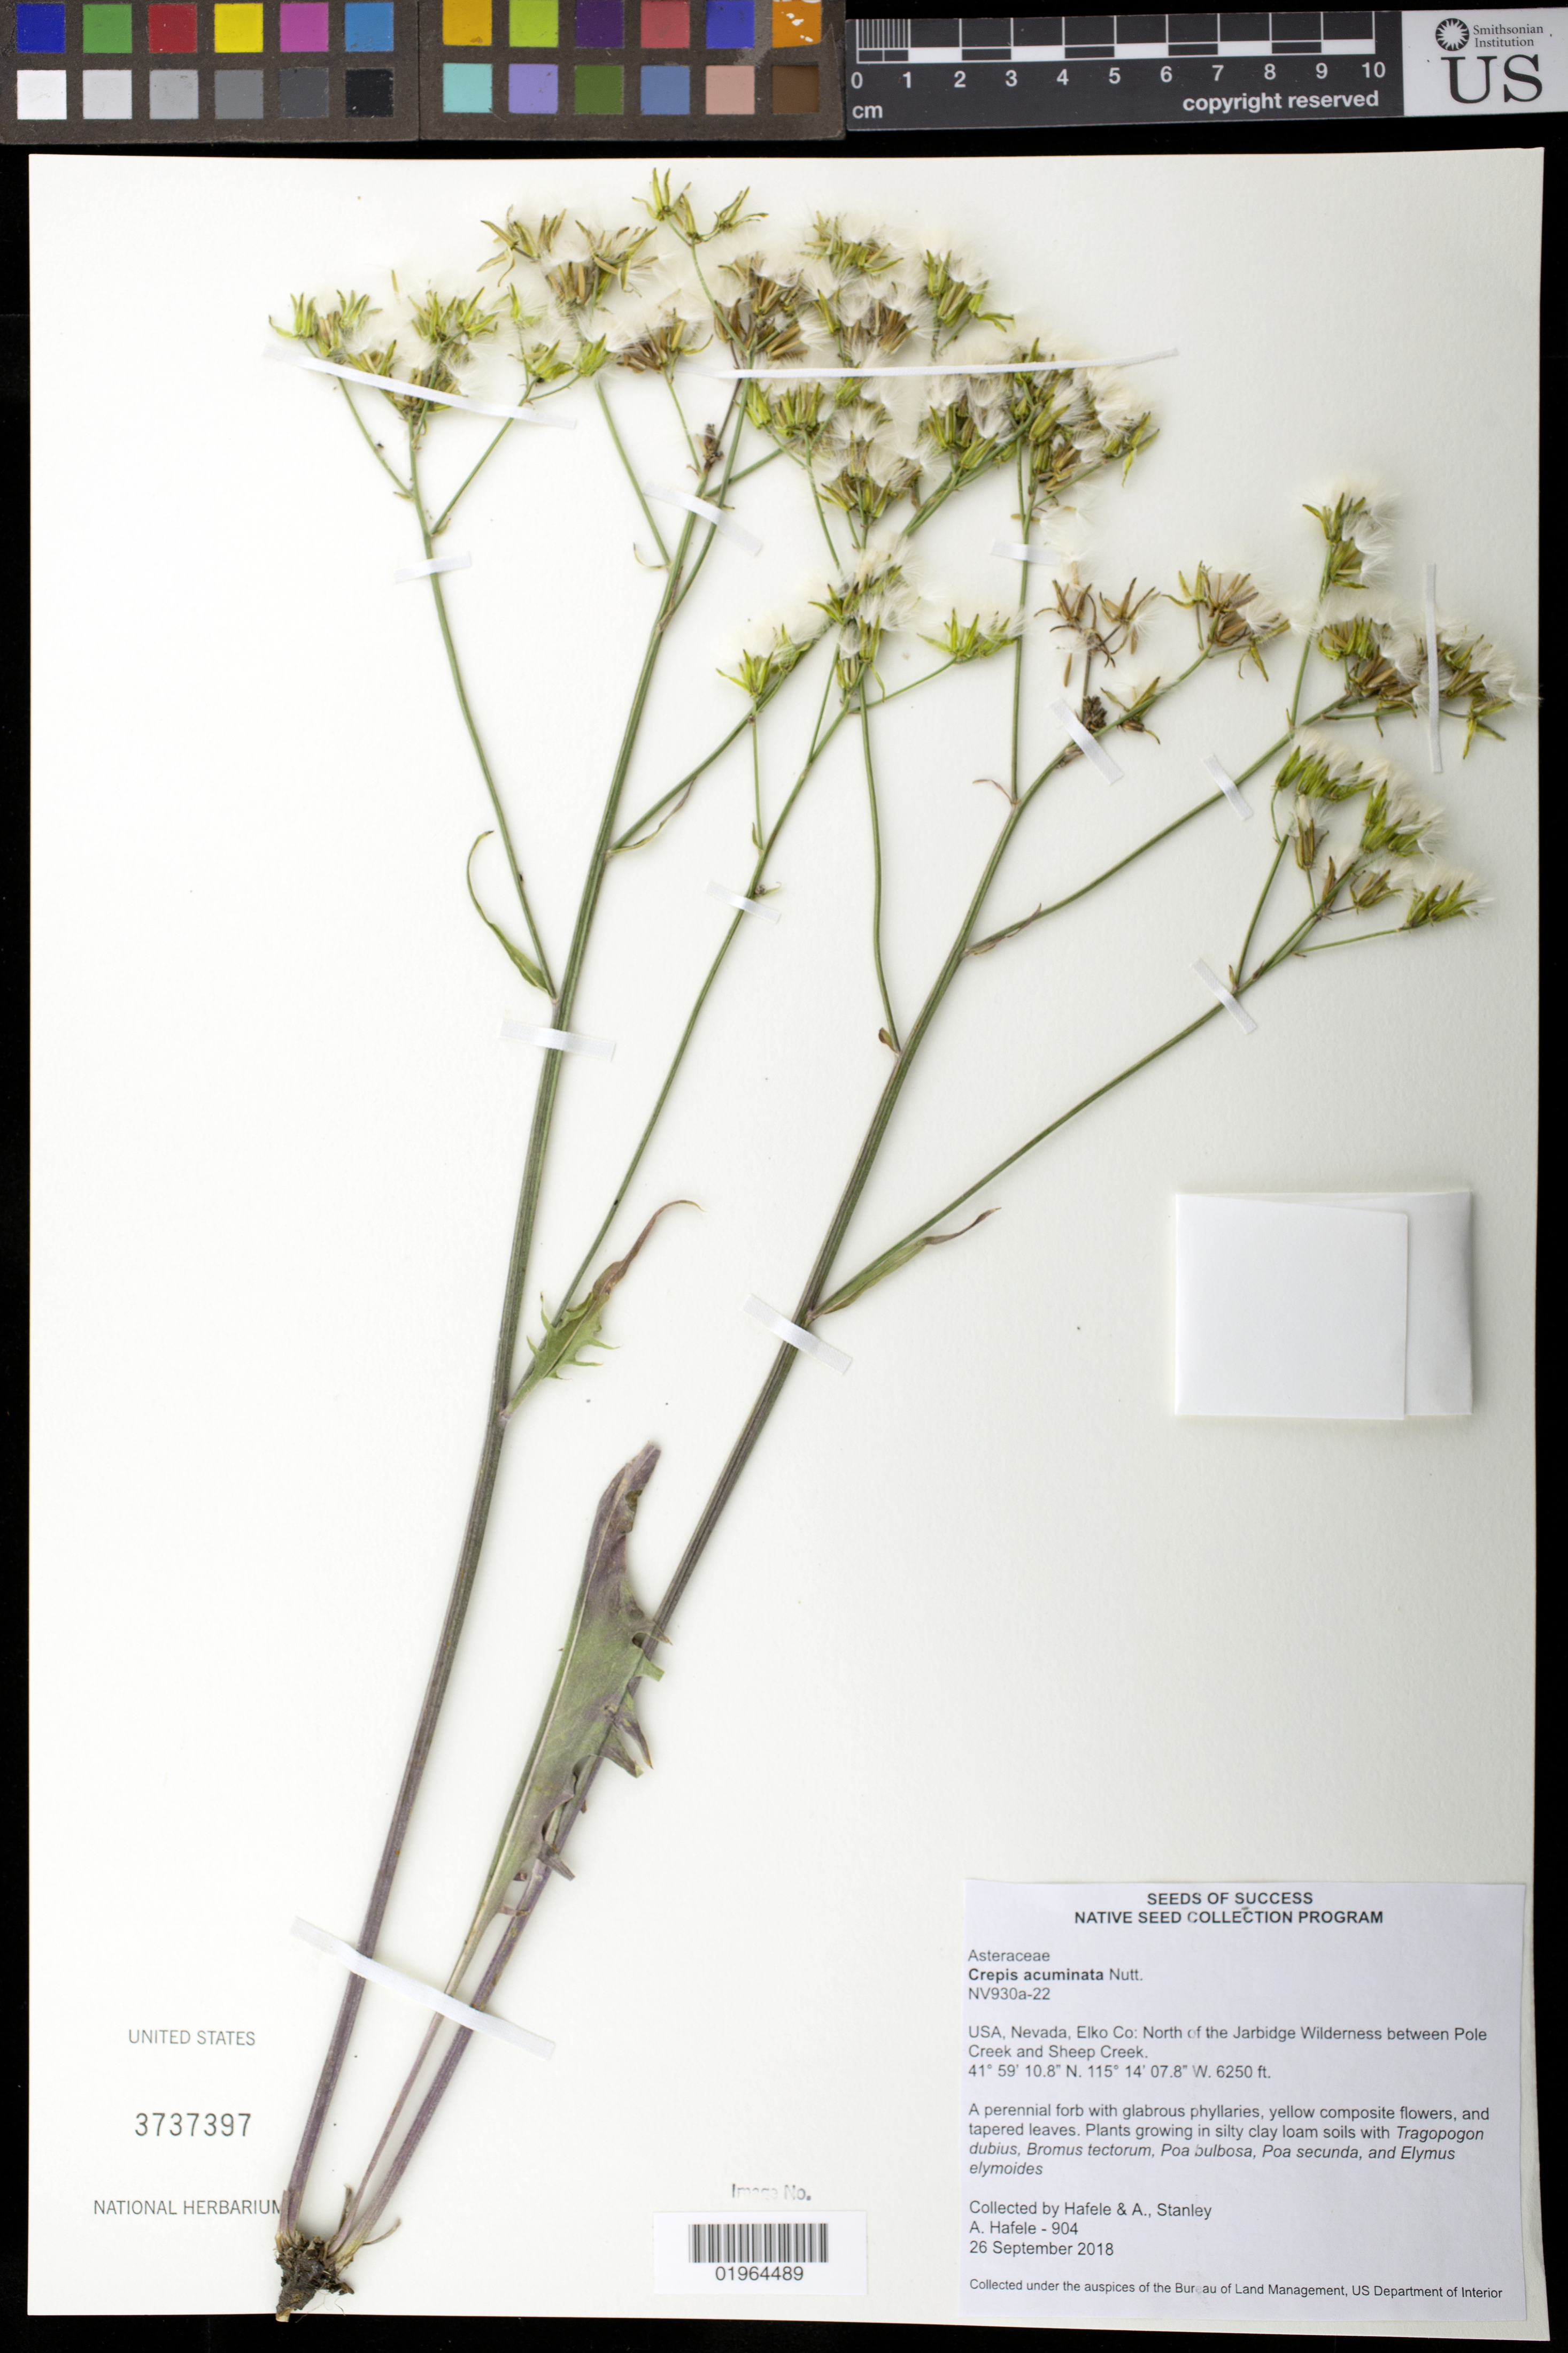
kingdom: Plantae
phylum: Tracheophyta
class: Magnoliopsida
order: Asterales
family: Asteraceae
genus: Crepis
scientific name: Crepis acuminata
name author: Nutt.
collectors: A. Hafele & A. Stanley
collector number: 904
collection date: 2018-09-26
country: United States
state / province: Nevada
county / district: Elko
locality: N of the Jarbidge Wilderness between Pole Creek and Sheep Creek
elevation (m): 1905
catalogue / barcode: US 3737397